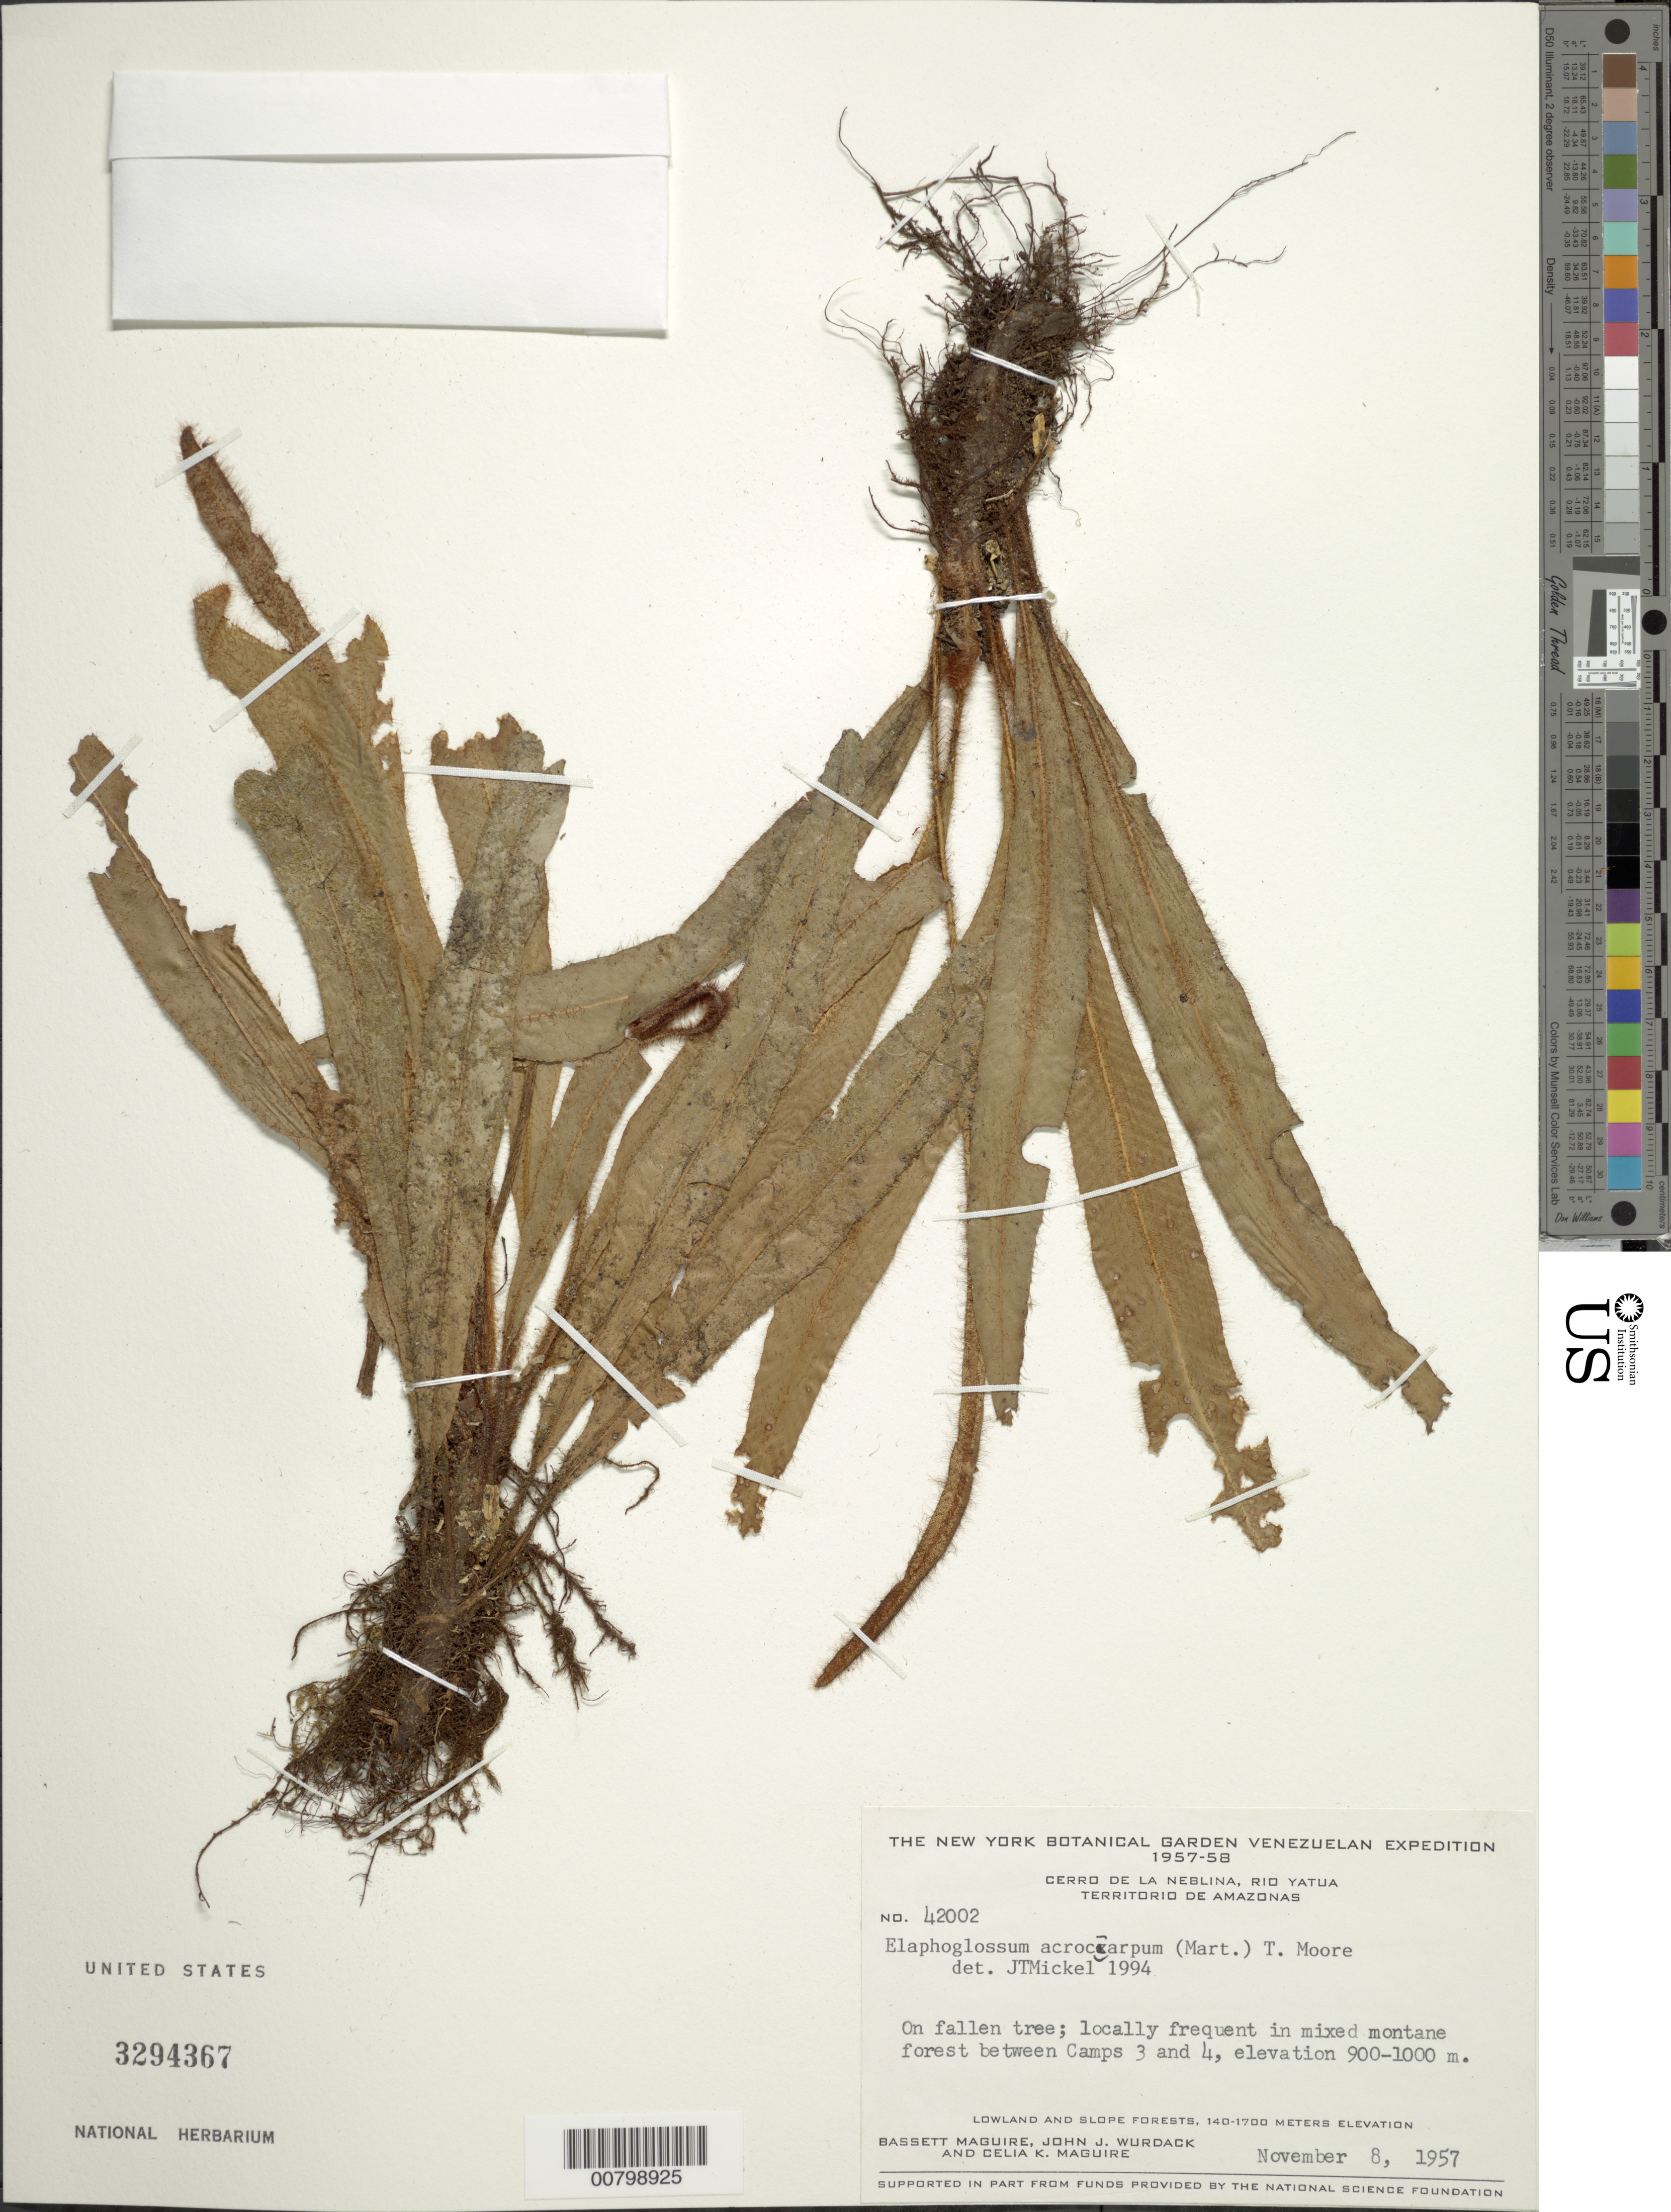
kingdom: Plantae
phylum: Tracheophyta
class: Polypodiopsida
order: Polypodiales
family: Dryopteridaceae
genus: Elaphoglossum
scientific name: Elaphoglossum acrocarpum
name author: (Mart.) T. Moore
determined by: Mickel, J. T., (NY), New York Botanical Garden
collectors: B. Maguire, J. J. Wurdack & C. K. Maguire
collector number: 42002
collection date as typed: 8-Nov-57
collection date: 1957-11-08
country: Venezuela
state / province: Amazonas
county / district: Río Negro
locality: Cerro de la Neblina, Río Yatua, between Camps 3 and 4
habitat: Mixed montane forest; on fallen tree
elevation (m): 900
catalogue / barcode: US 3294367